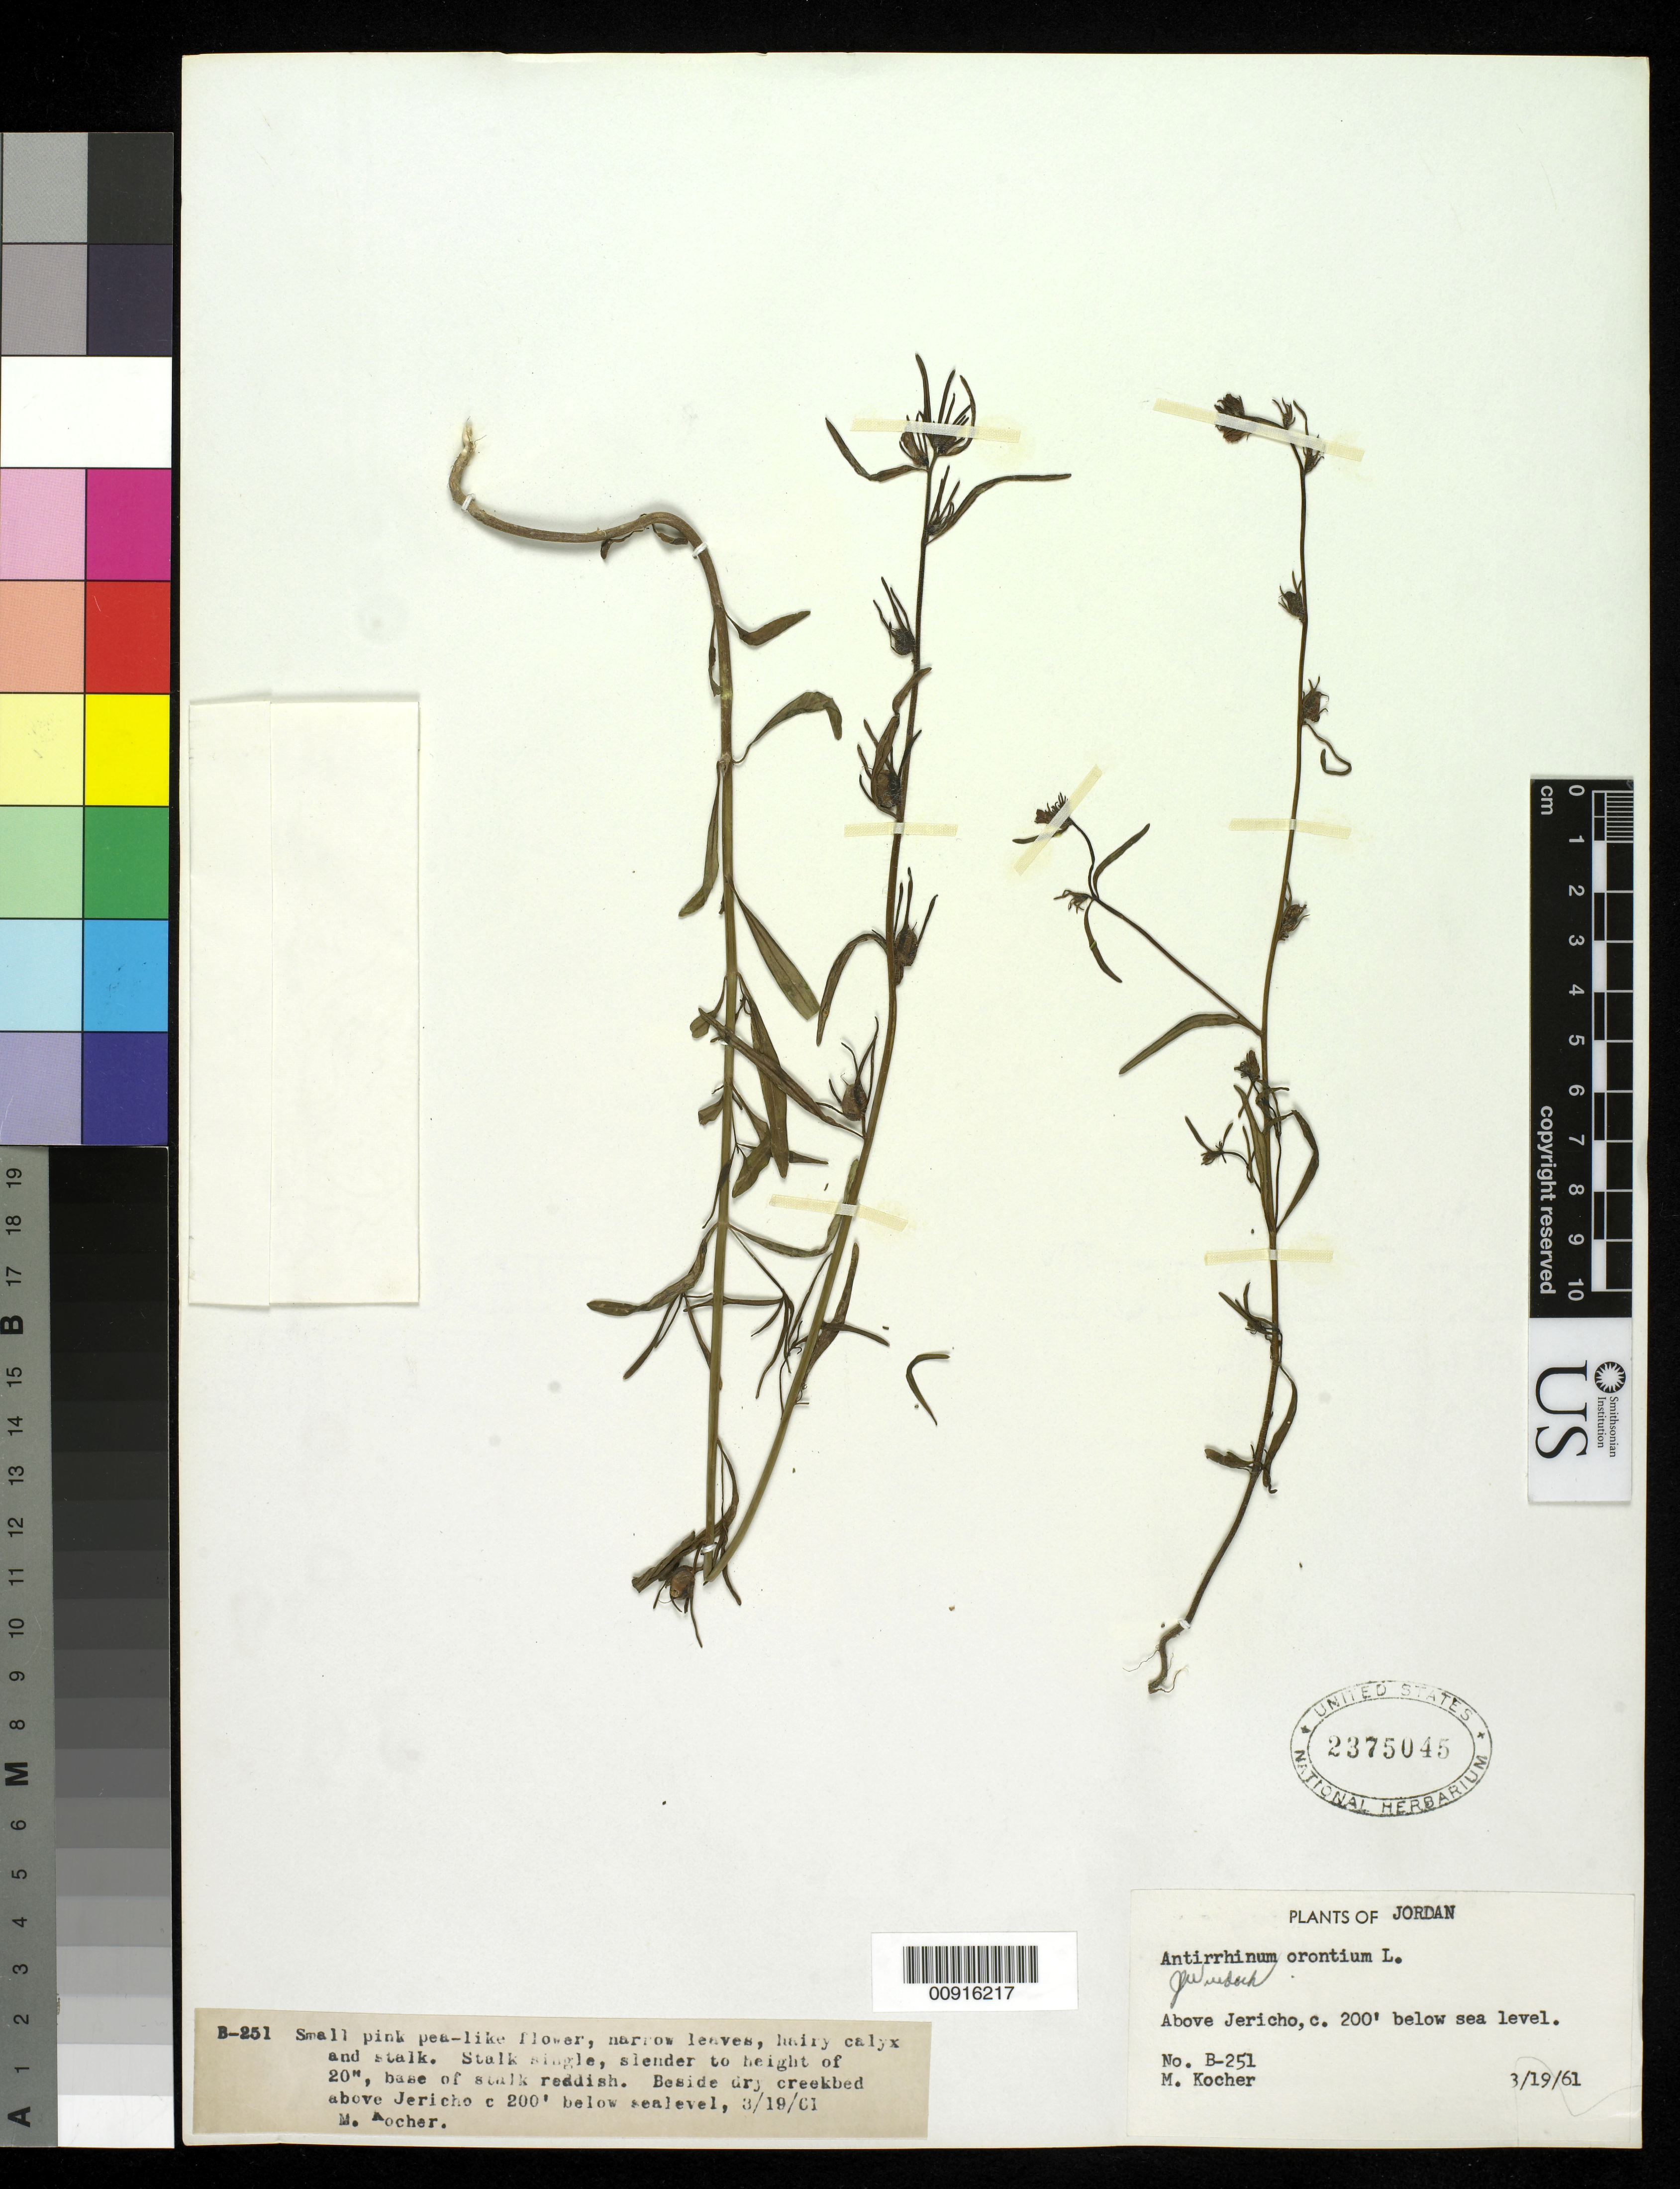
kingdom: Plantae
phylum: Tracheophyta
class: Magnoliopsida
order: Lamiales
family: Plantaginaceae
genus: Antirrhinum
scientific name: Antirrhinum orontium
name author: L.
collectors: M. Kocher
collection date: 1961-03-19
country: Jordan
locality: above Jerico, c. 200' below sea level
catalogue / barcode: US 2375045